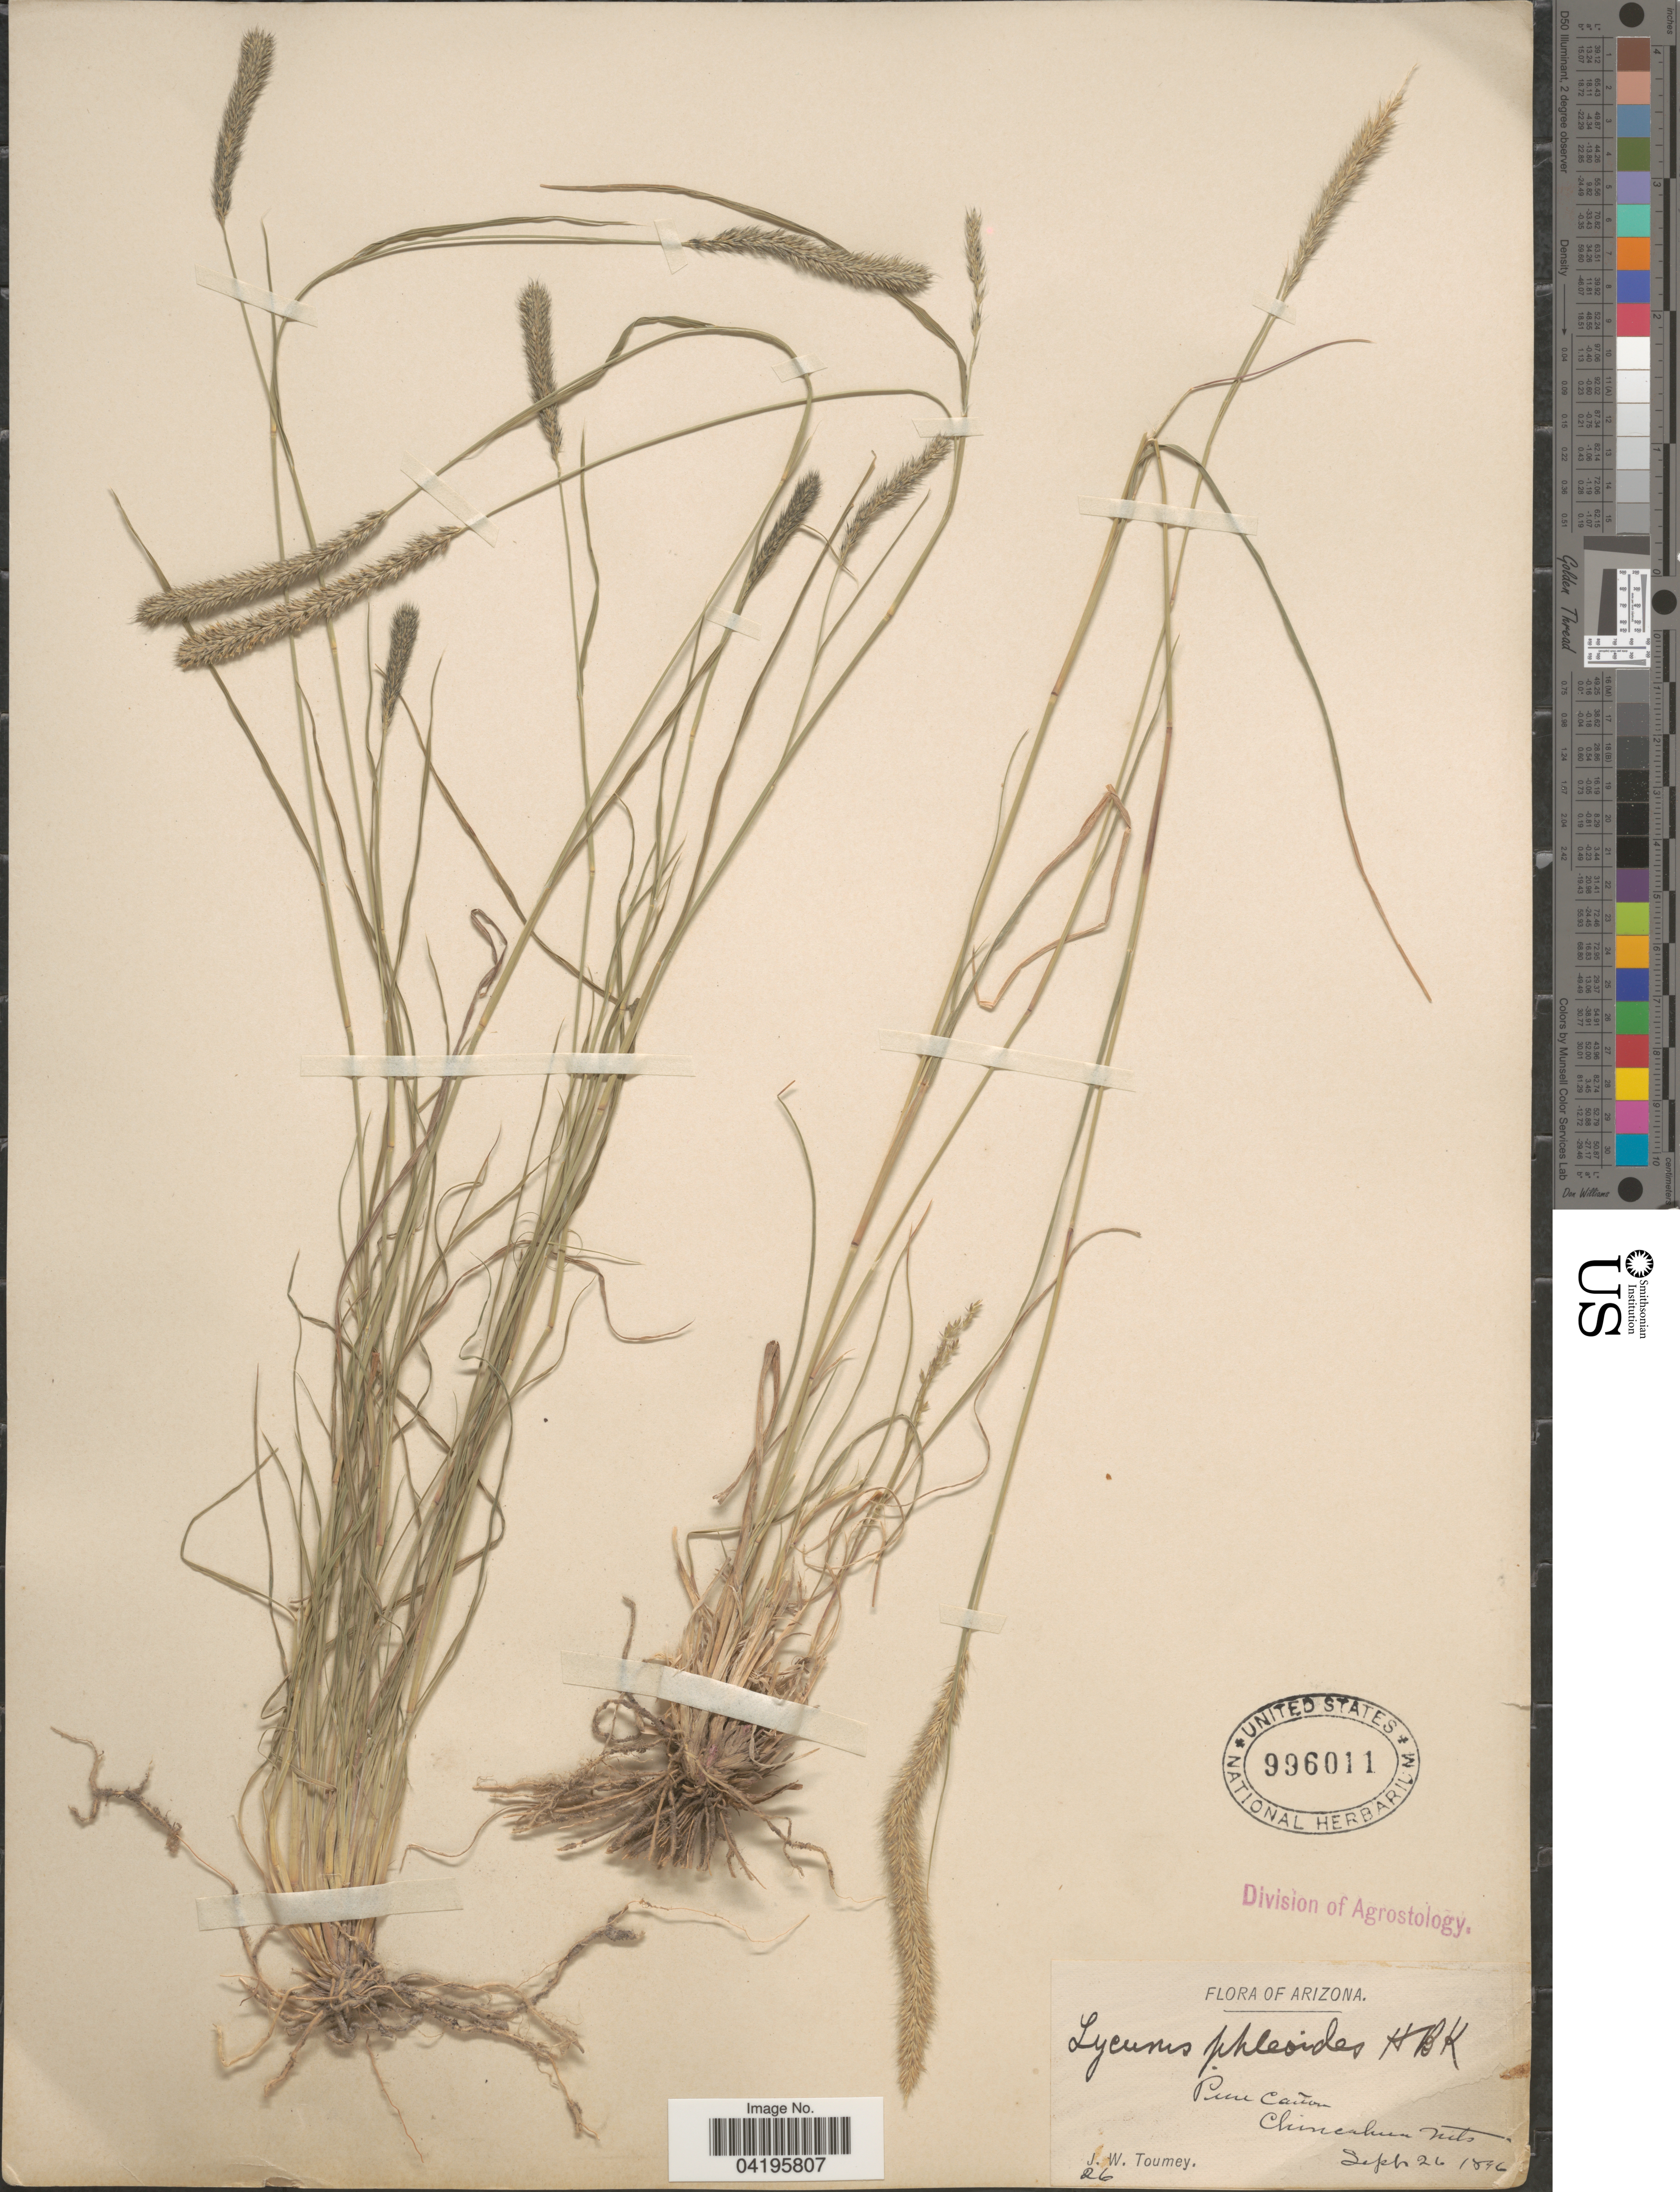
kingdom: Plantae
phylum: Tracheophyta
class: Liliopsida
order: Poales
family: Poaceae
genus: Muhlenbergia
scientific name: Muhlenbergia phleoides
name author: (Kunth) Columbus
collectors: J. W. Toumey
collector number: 26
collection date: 1896-09-26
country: United States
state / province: Arizona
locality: Pine Cañon. Chiricahua Mts.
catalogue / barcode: US 996011